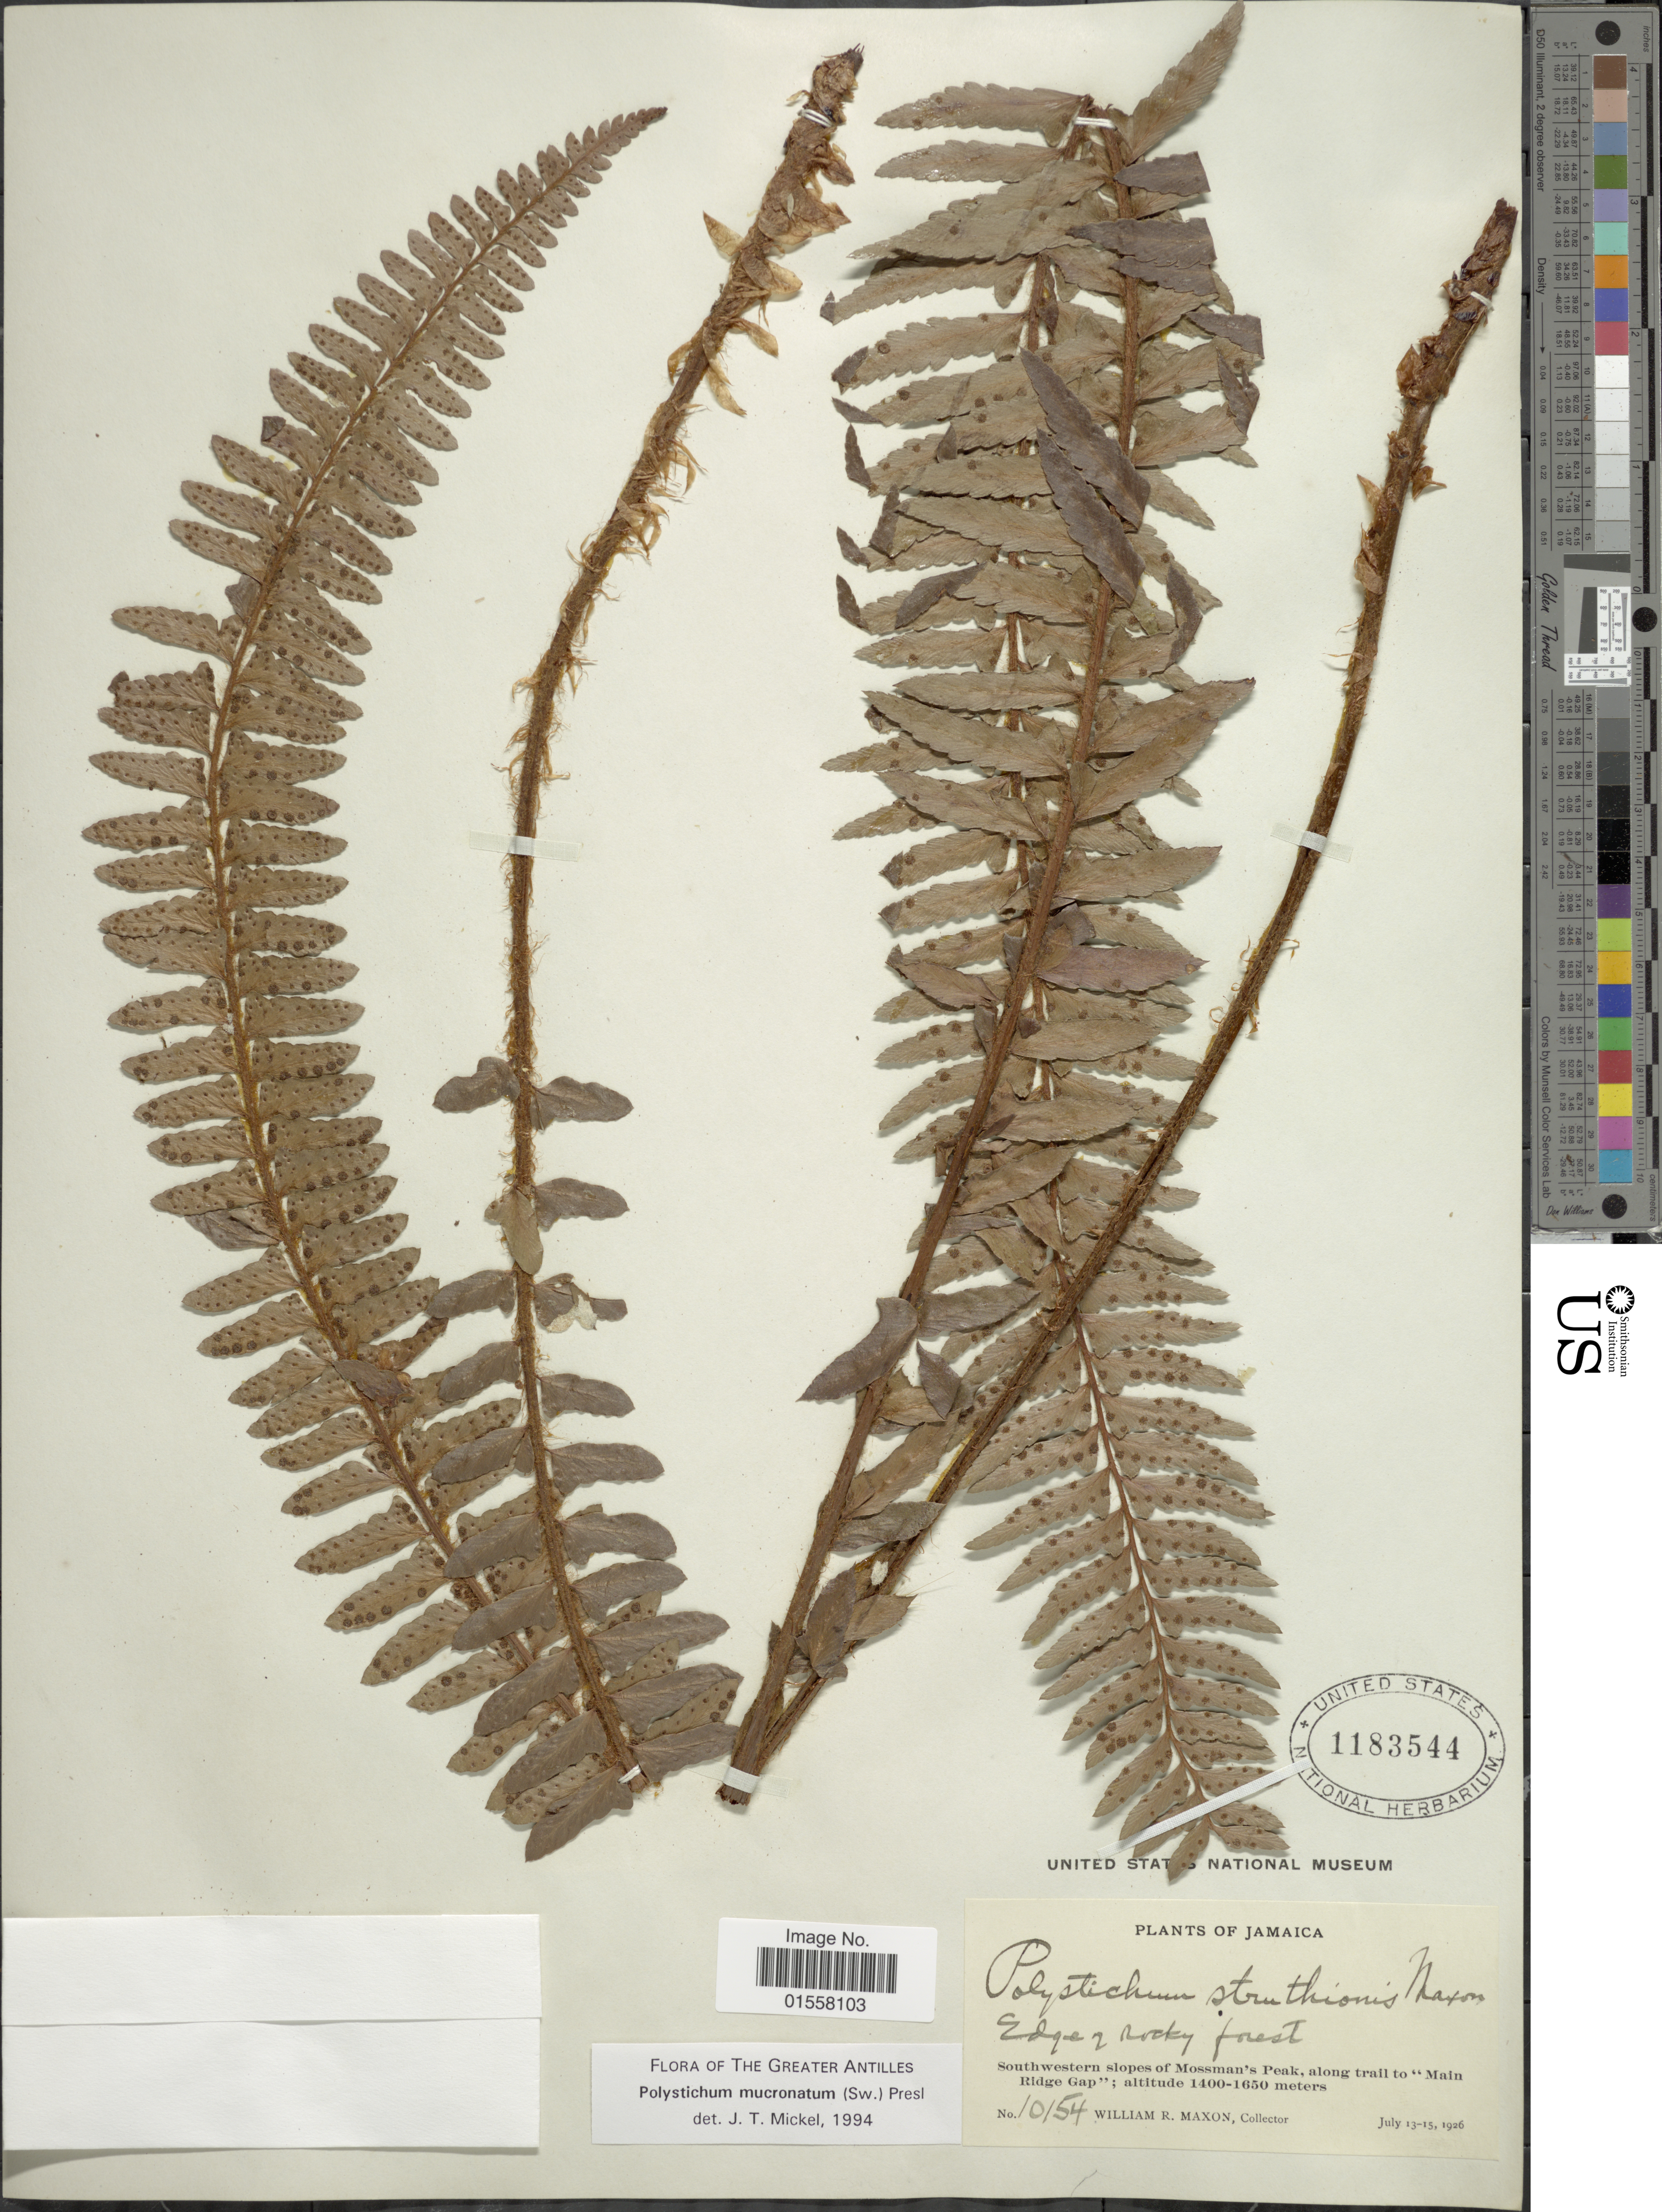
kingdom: Plantae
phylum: Tracheophyta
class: Polypodiopsida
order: Polypodiales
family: Dryopteridaceae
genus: Polystichum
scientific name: Polystichum mucronatum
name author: (Sw.) C. Presl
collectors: W. R. Maxon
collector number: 10154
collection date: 1926-07-13/1926-07-15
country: Jamaica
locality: Southwestern slopes of Mossman's Peak, along trail to Main Ridge Gap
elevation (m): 1400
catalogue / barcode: US 1183544